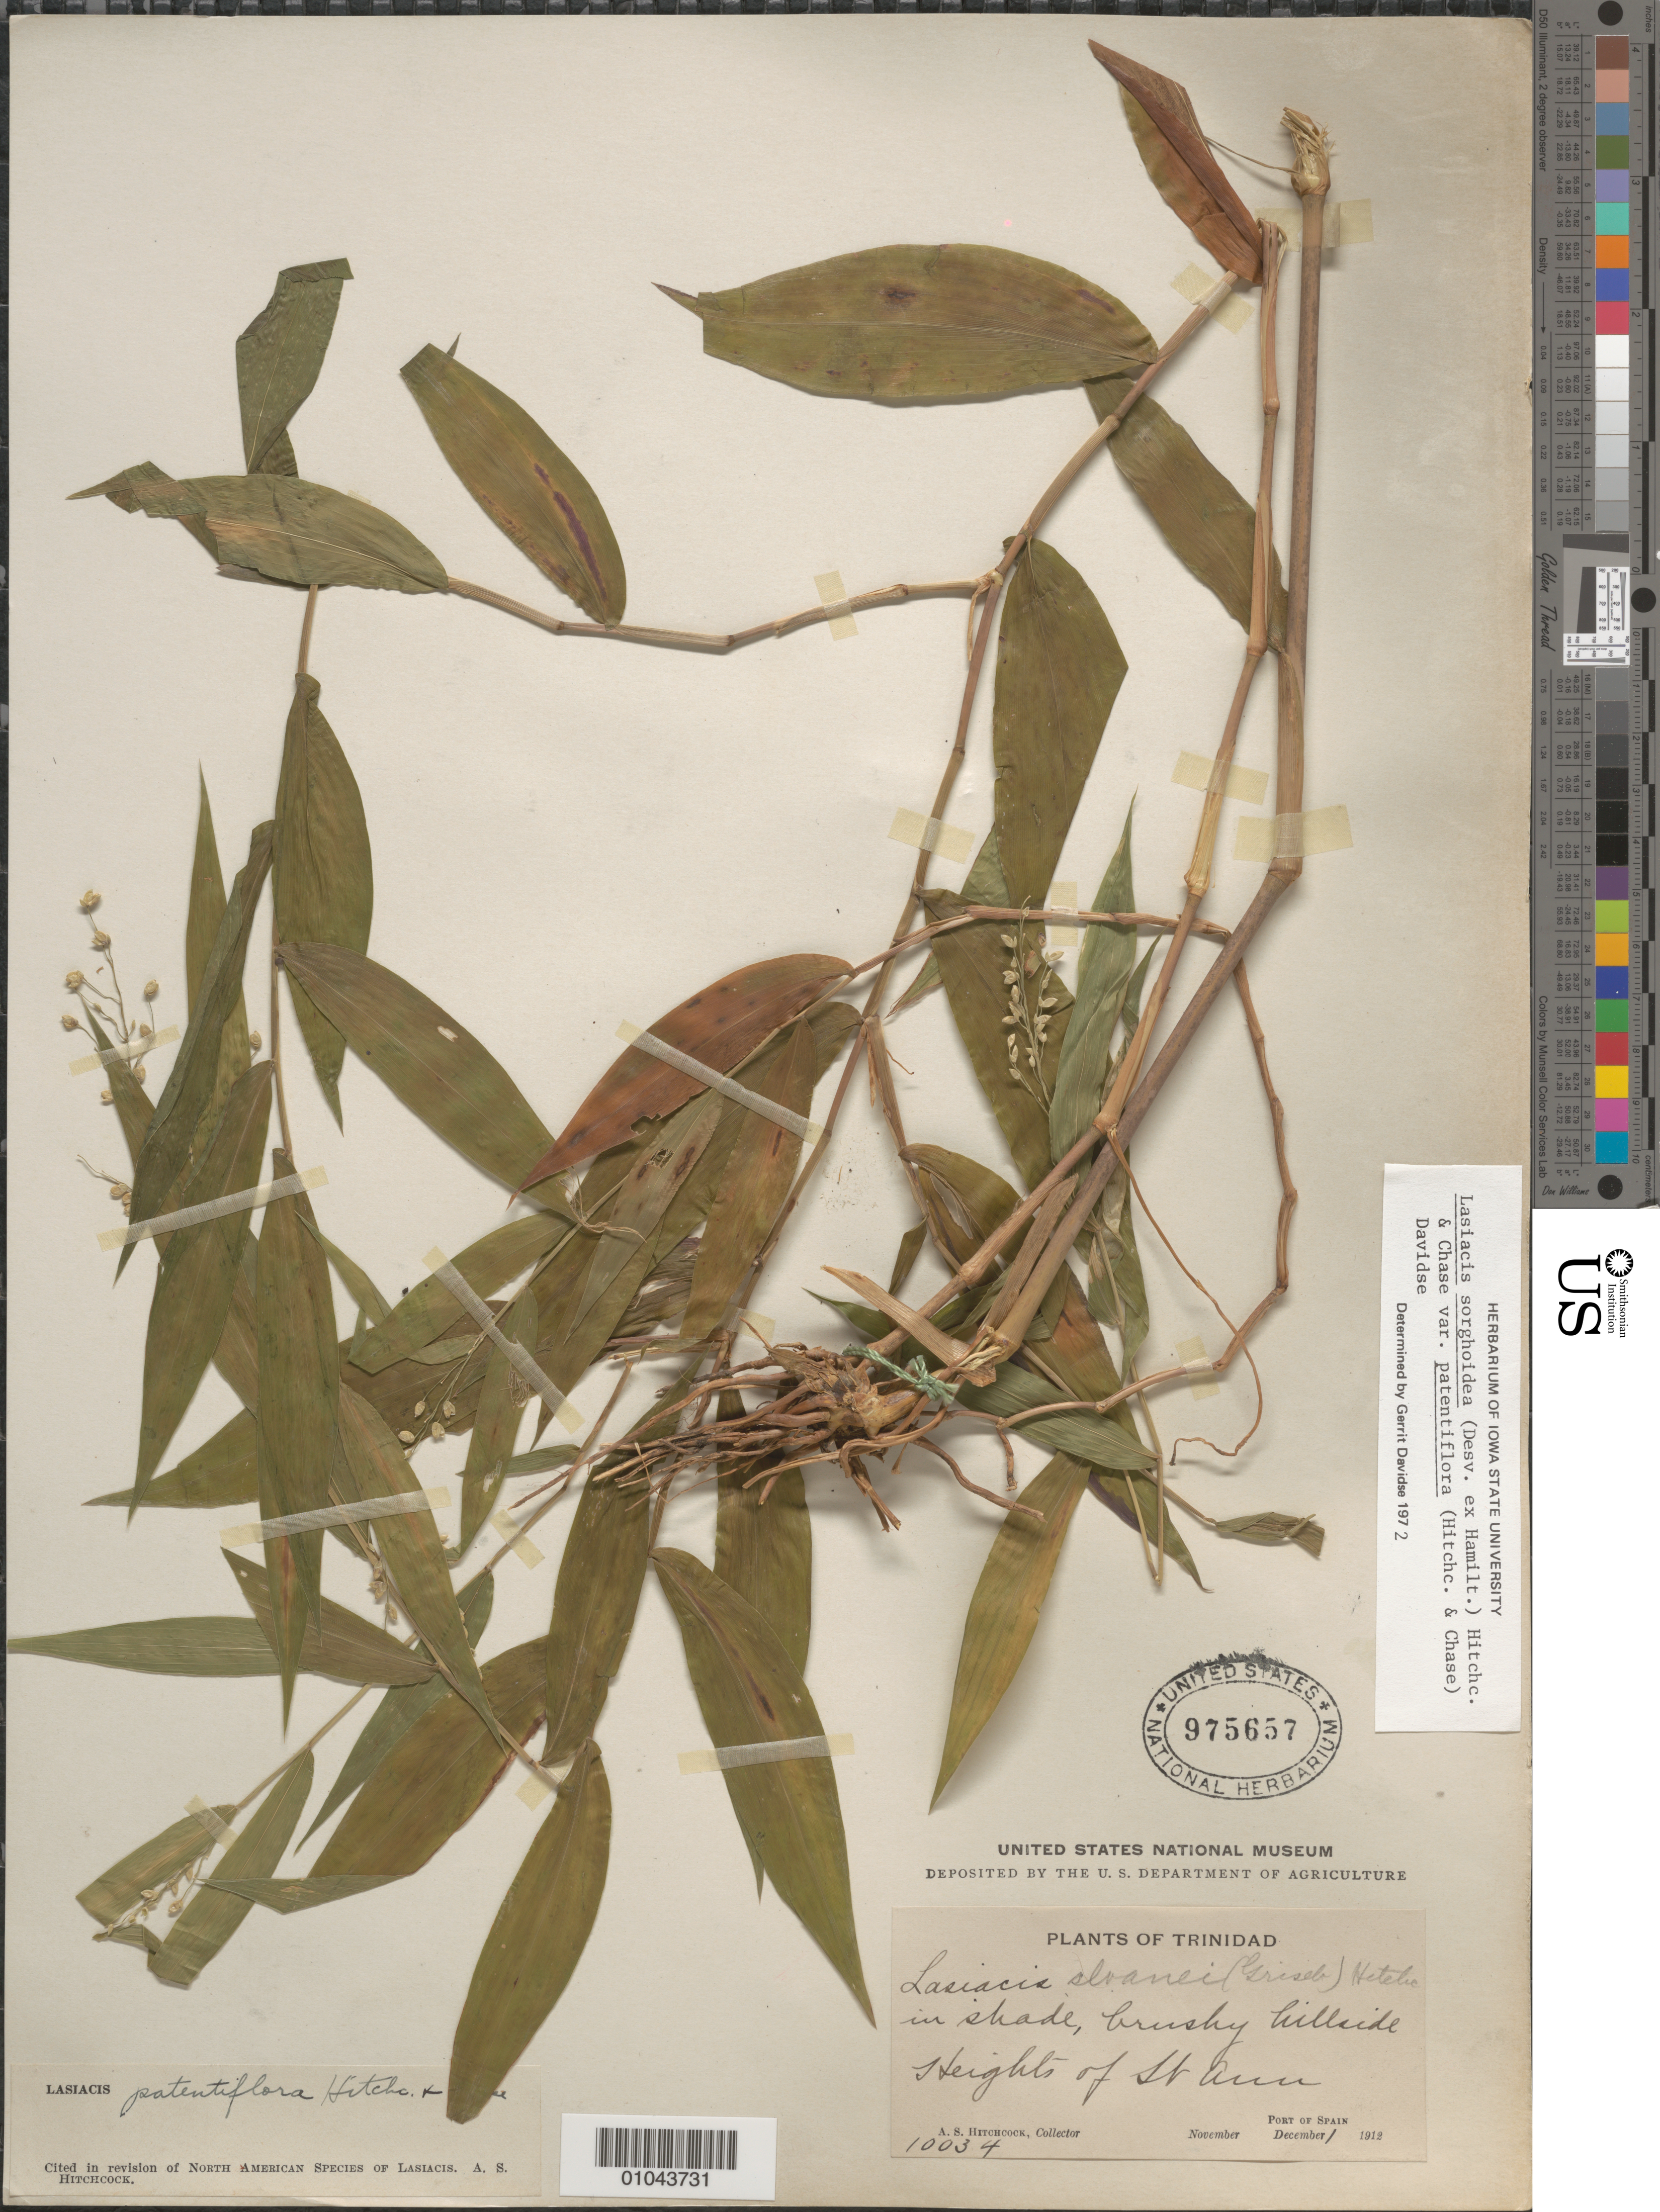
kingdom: Plantae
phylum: Tracheophyta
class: Liliopsida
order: Poales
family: Poaceae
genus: Lasiacis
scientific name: Lasiacis sorghoidea var. patentiflora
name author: (Hitchc. & Chase) Davidse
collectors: A. S. Hitchcock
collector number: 10034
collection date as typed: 01 Dec 1912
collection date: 1912-12-01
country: Trinidad and Tobago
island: Trinidad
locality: Heights of St. Ann, near Port of Spain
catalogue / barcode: US 975657